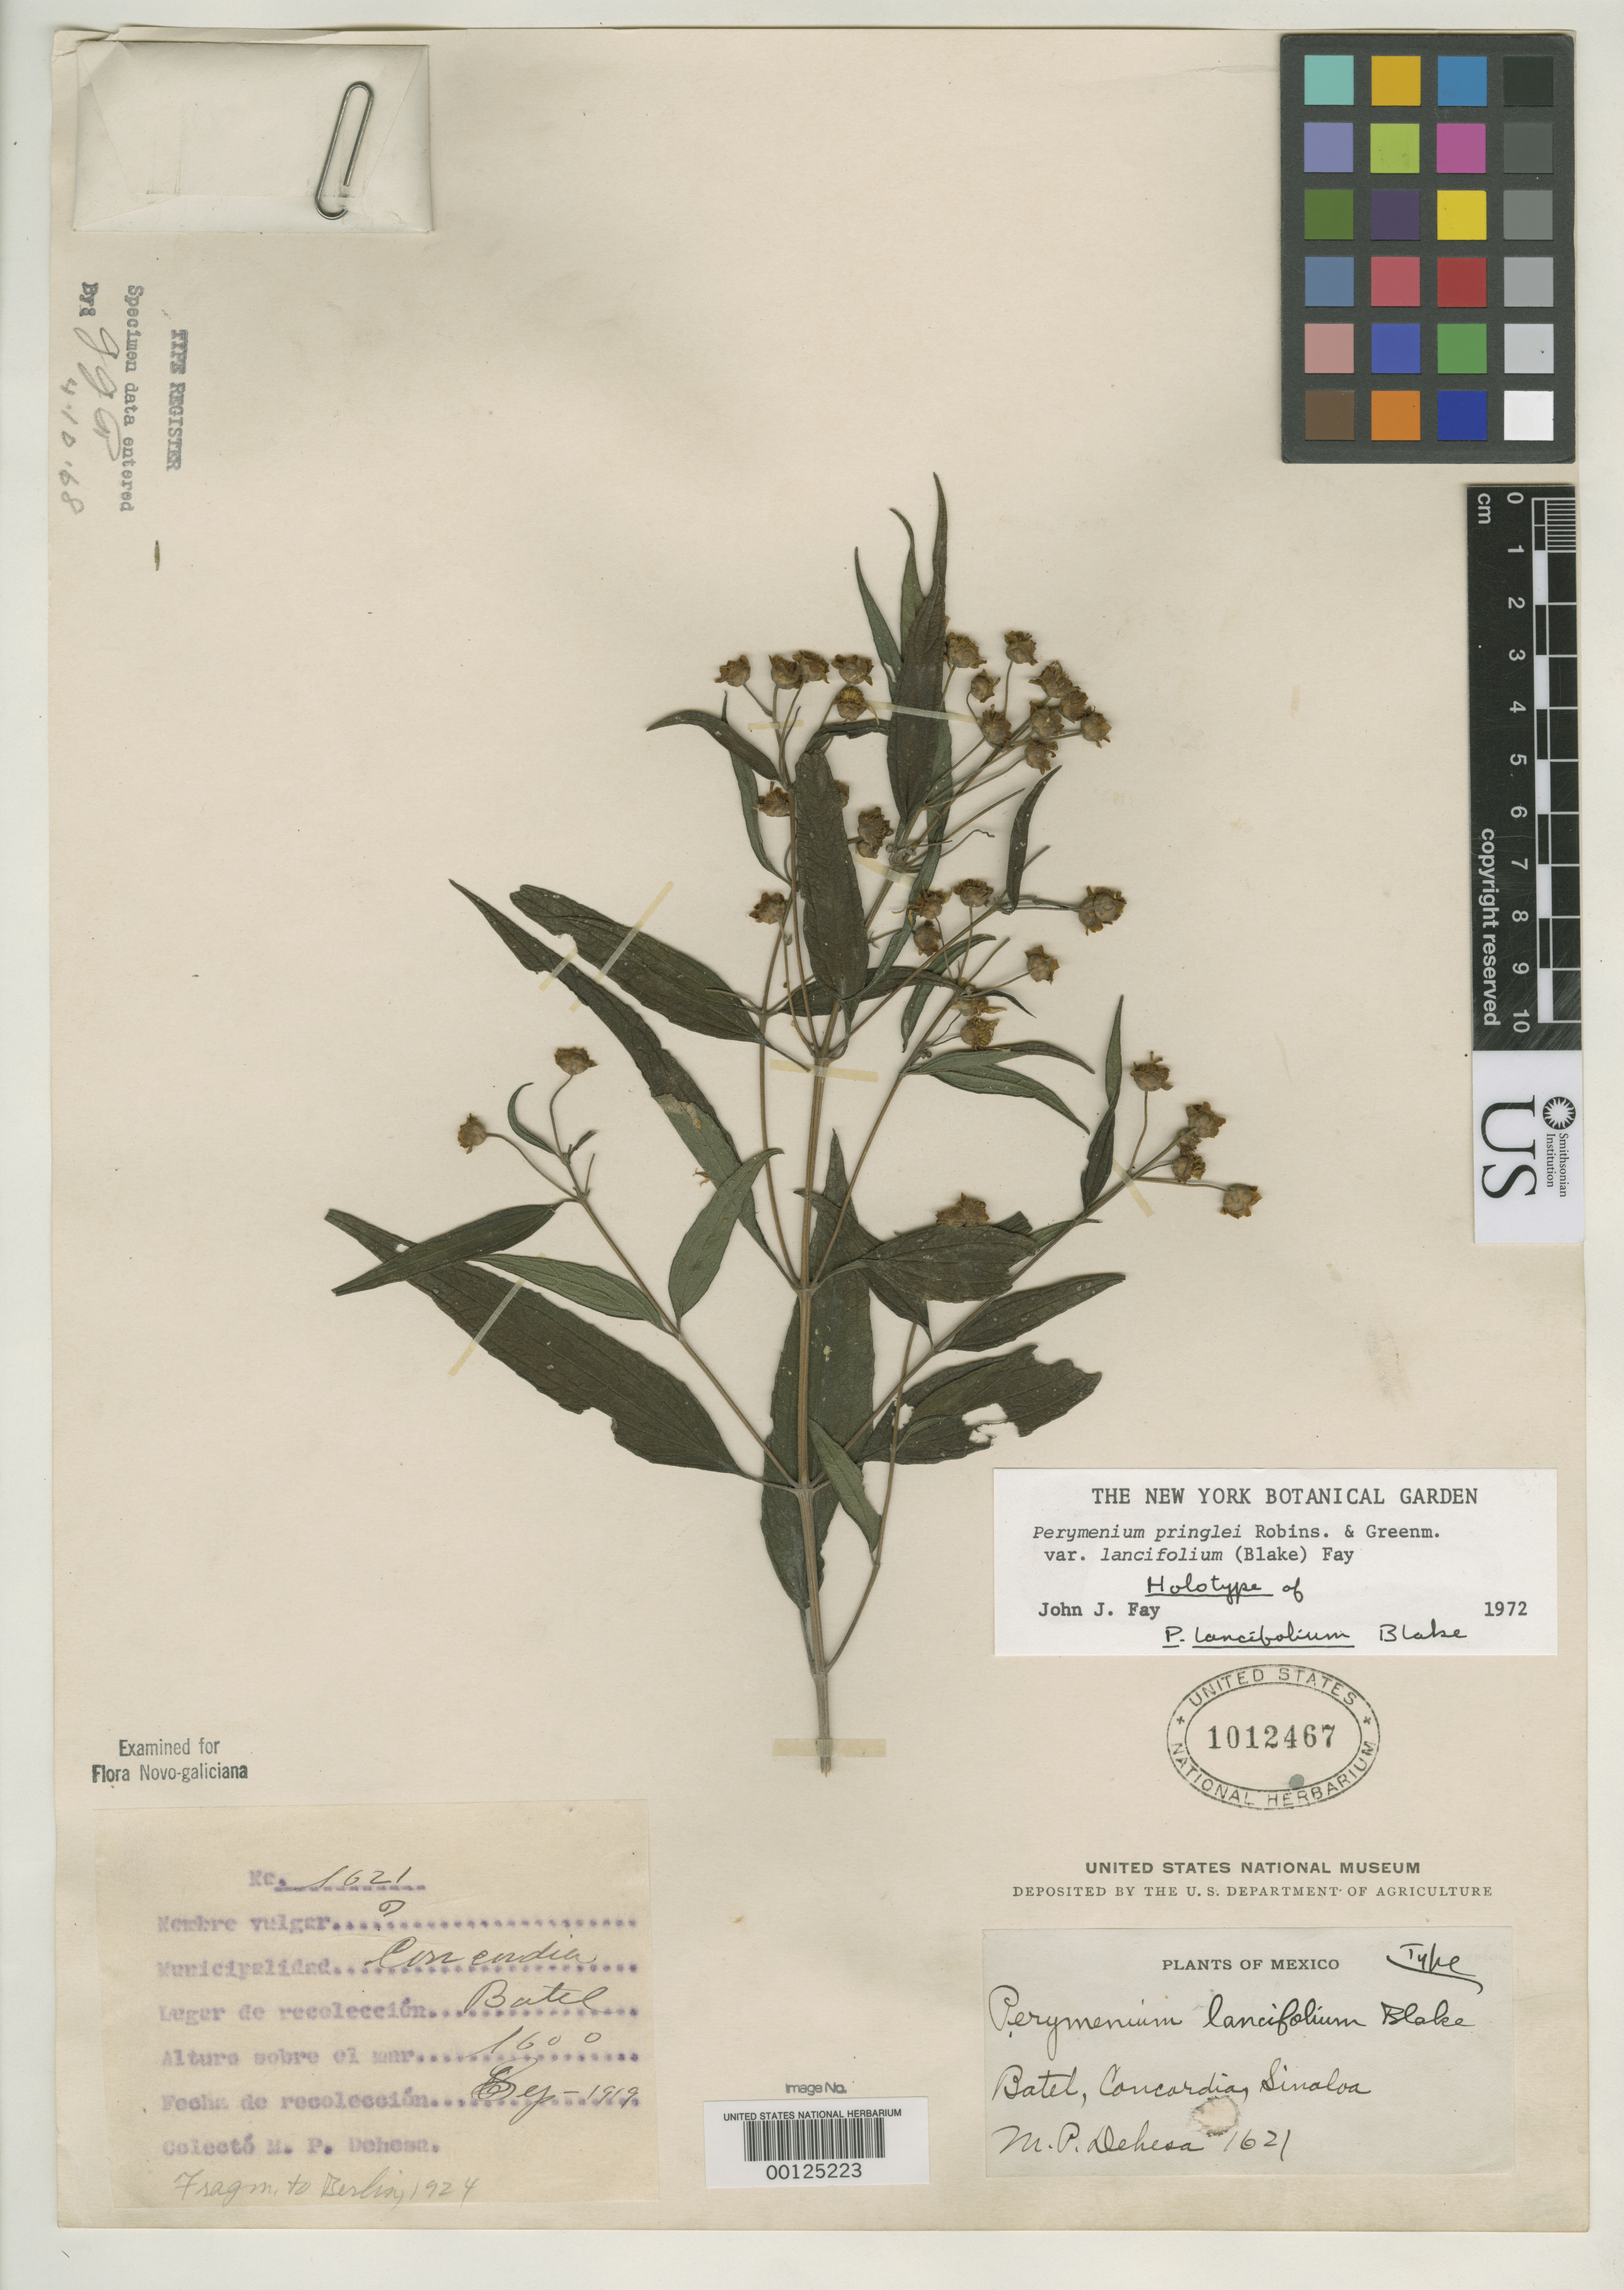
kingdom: Plantae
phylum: Tracheophyta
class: Magnoliopsida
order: Asterales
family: Asteraceae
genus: Perymenium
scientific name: Perymenium lancifolium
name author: S.F. Blake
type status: Holotype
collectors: M. Dehesa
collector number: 1621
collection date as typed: Sep 1919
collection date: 1919-09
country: Mexico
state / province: Sinaloa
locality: Concordia.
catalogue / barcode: US 1012467